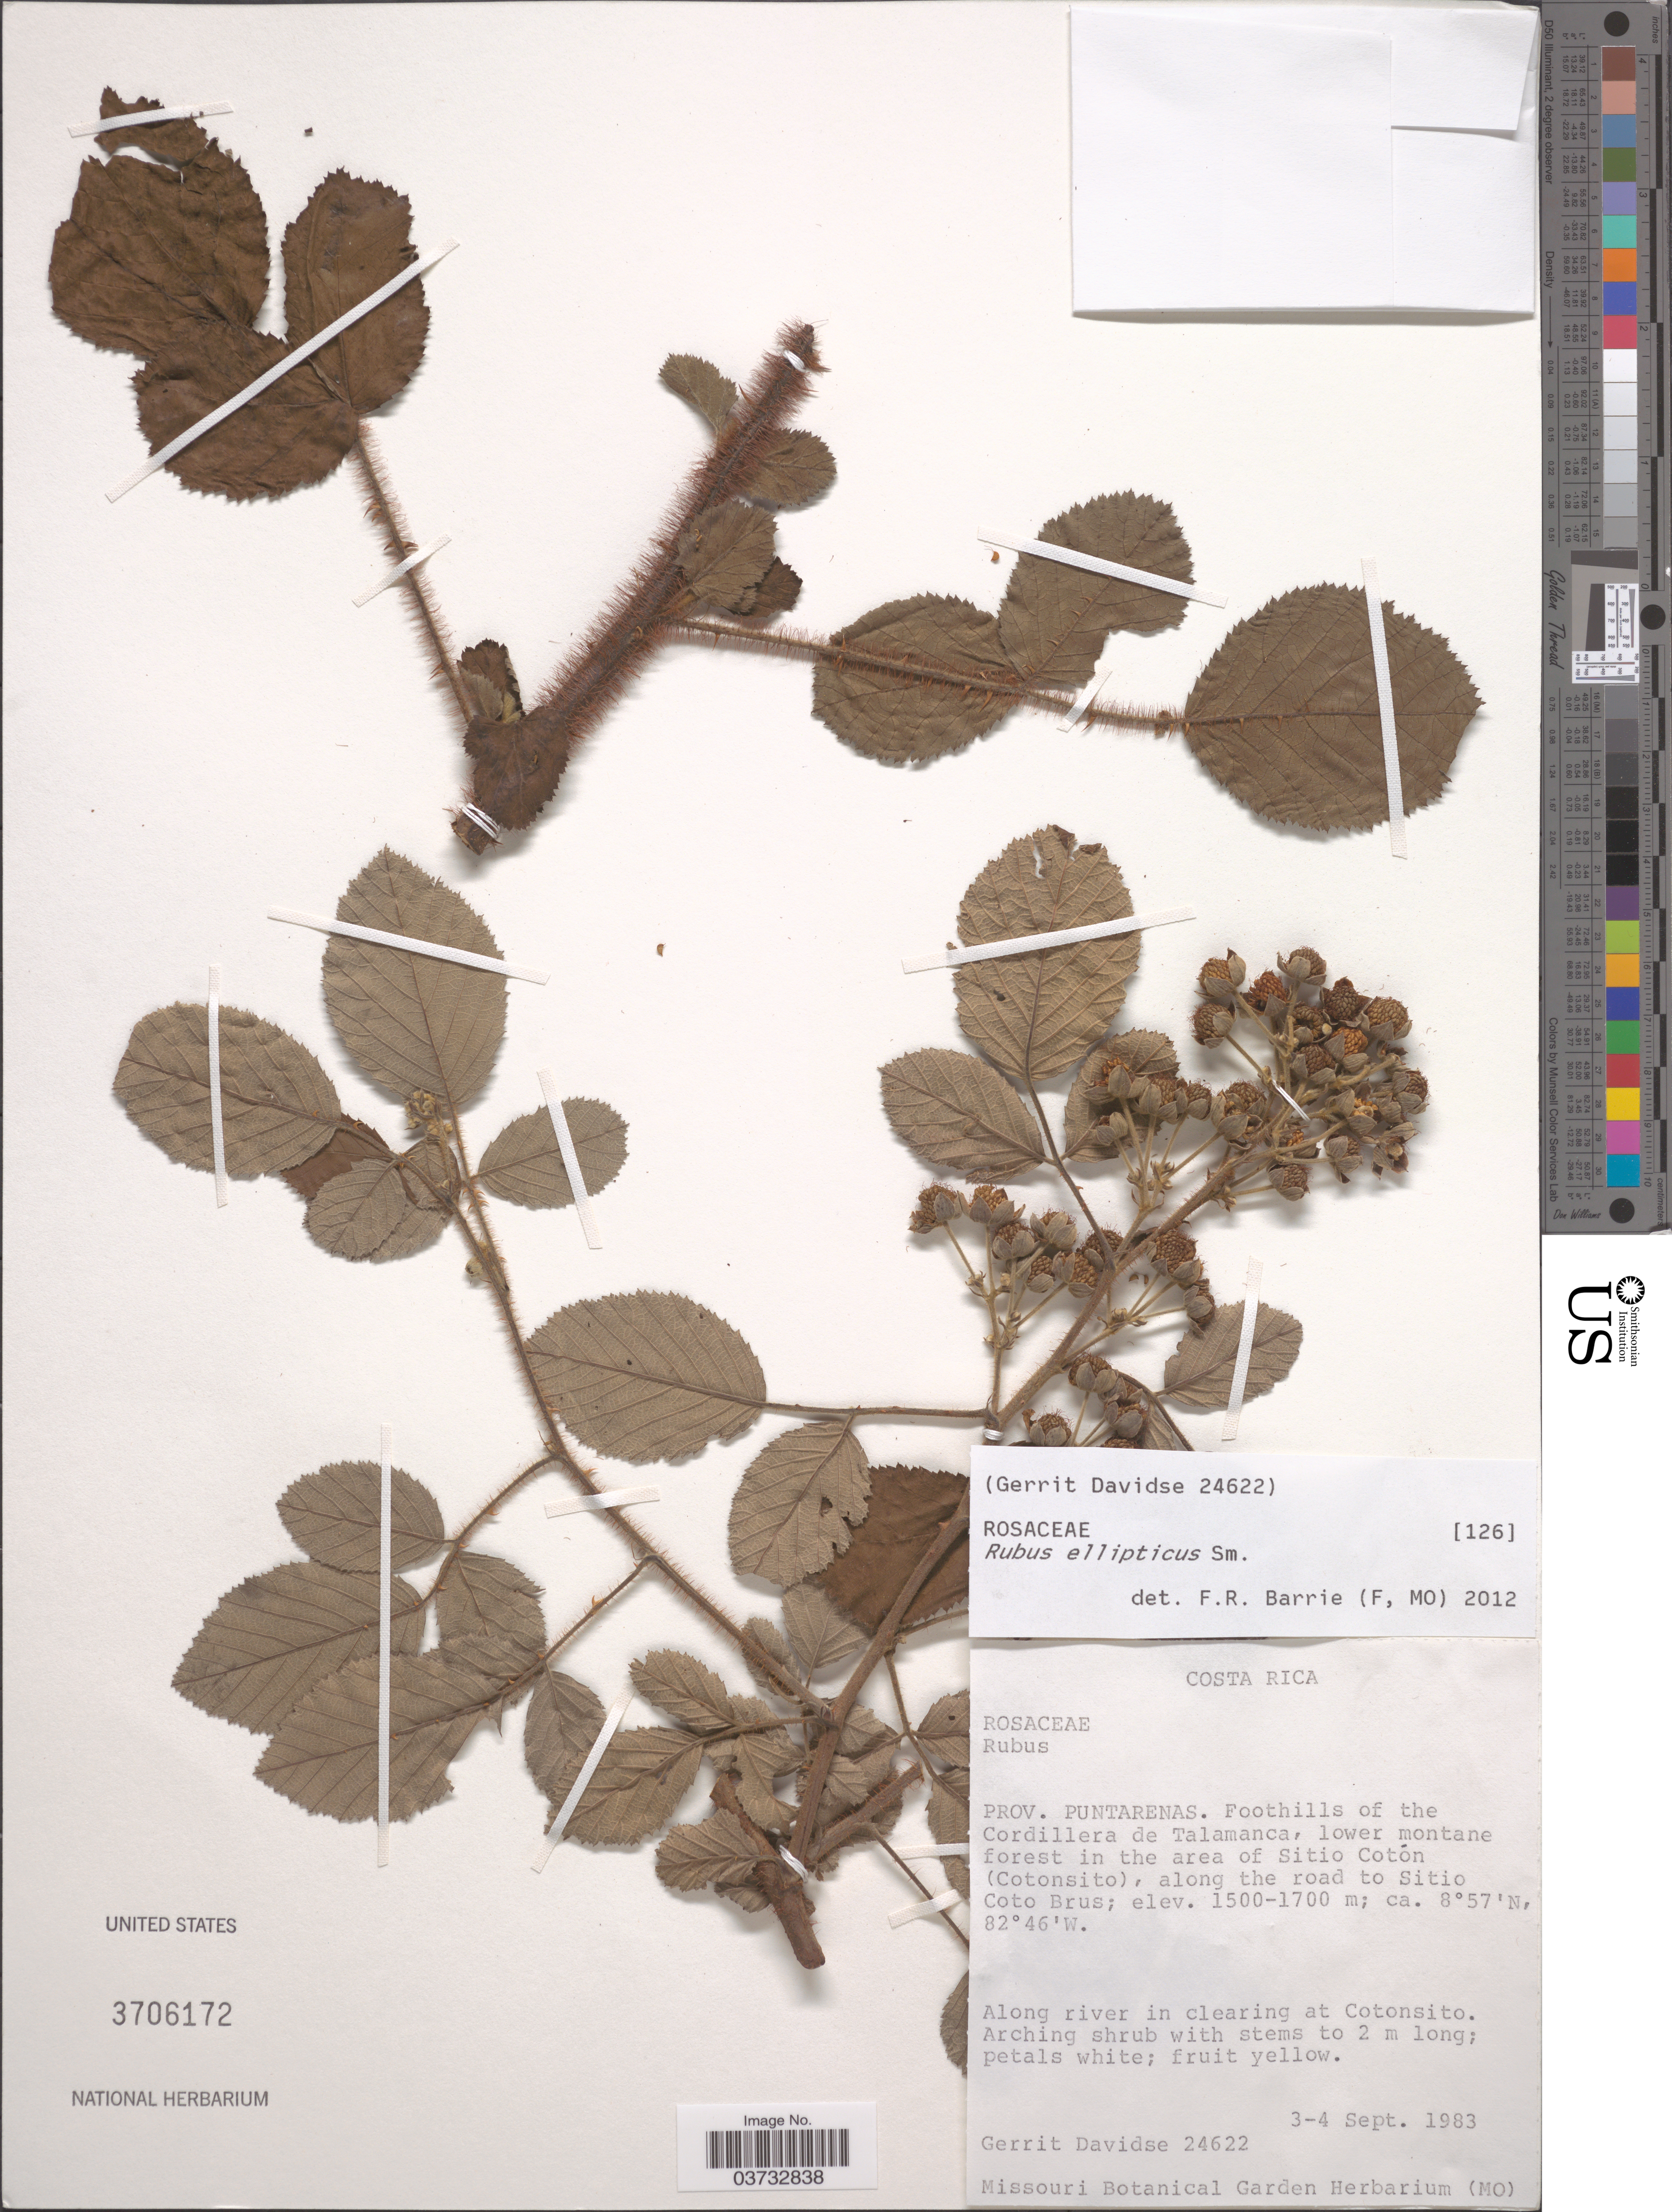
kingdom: Plantae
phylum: Tracheophyta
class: Magnoliopsida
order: Rosales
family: Rosaceae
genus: Rubus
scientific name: Rubus ellipticus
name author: Sm.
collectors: G. Davidse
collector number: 24622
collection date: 1983-09-03/1983-09-04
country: Costa Rica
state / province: Puntarenas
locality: Foothills of the Cordillera de Talamanca, lower montane forest in the area of Sitio Cotón (Cotonsito), along the road to Sitio Coto Brus. Along river in clearing at Cotonsito.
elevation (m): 1500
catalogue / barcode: US 3706172